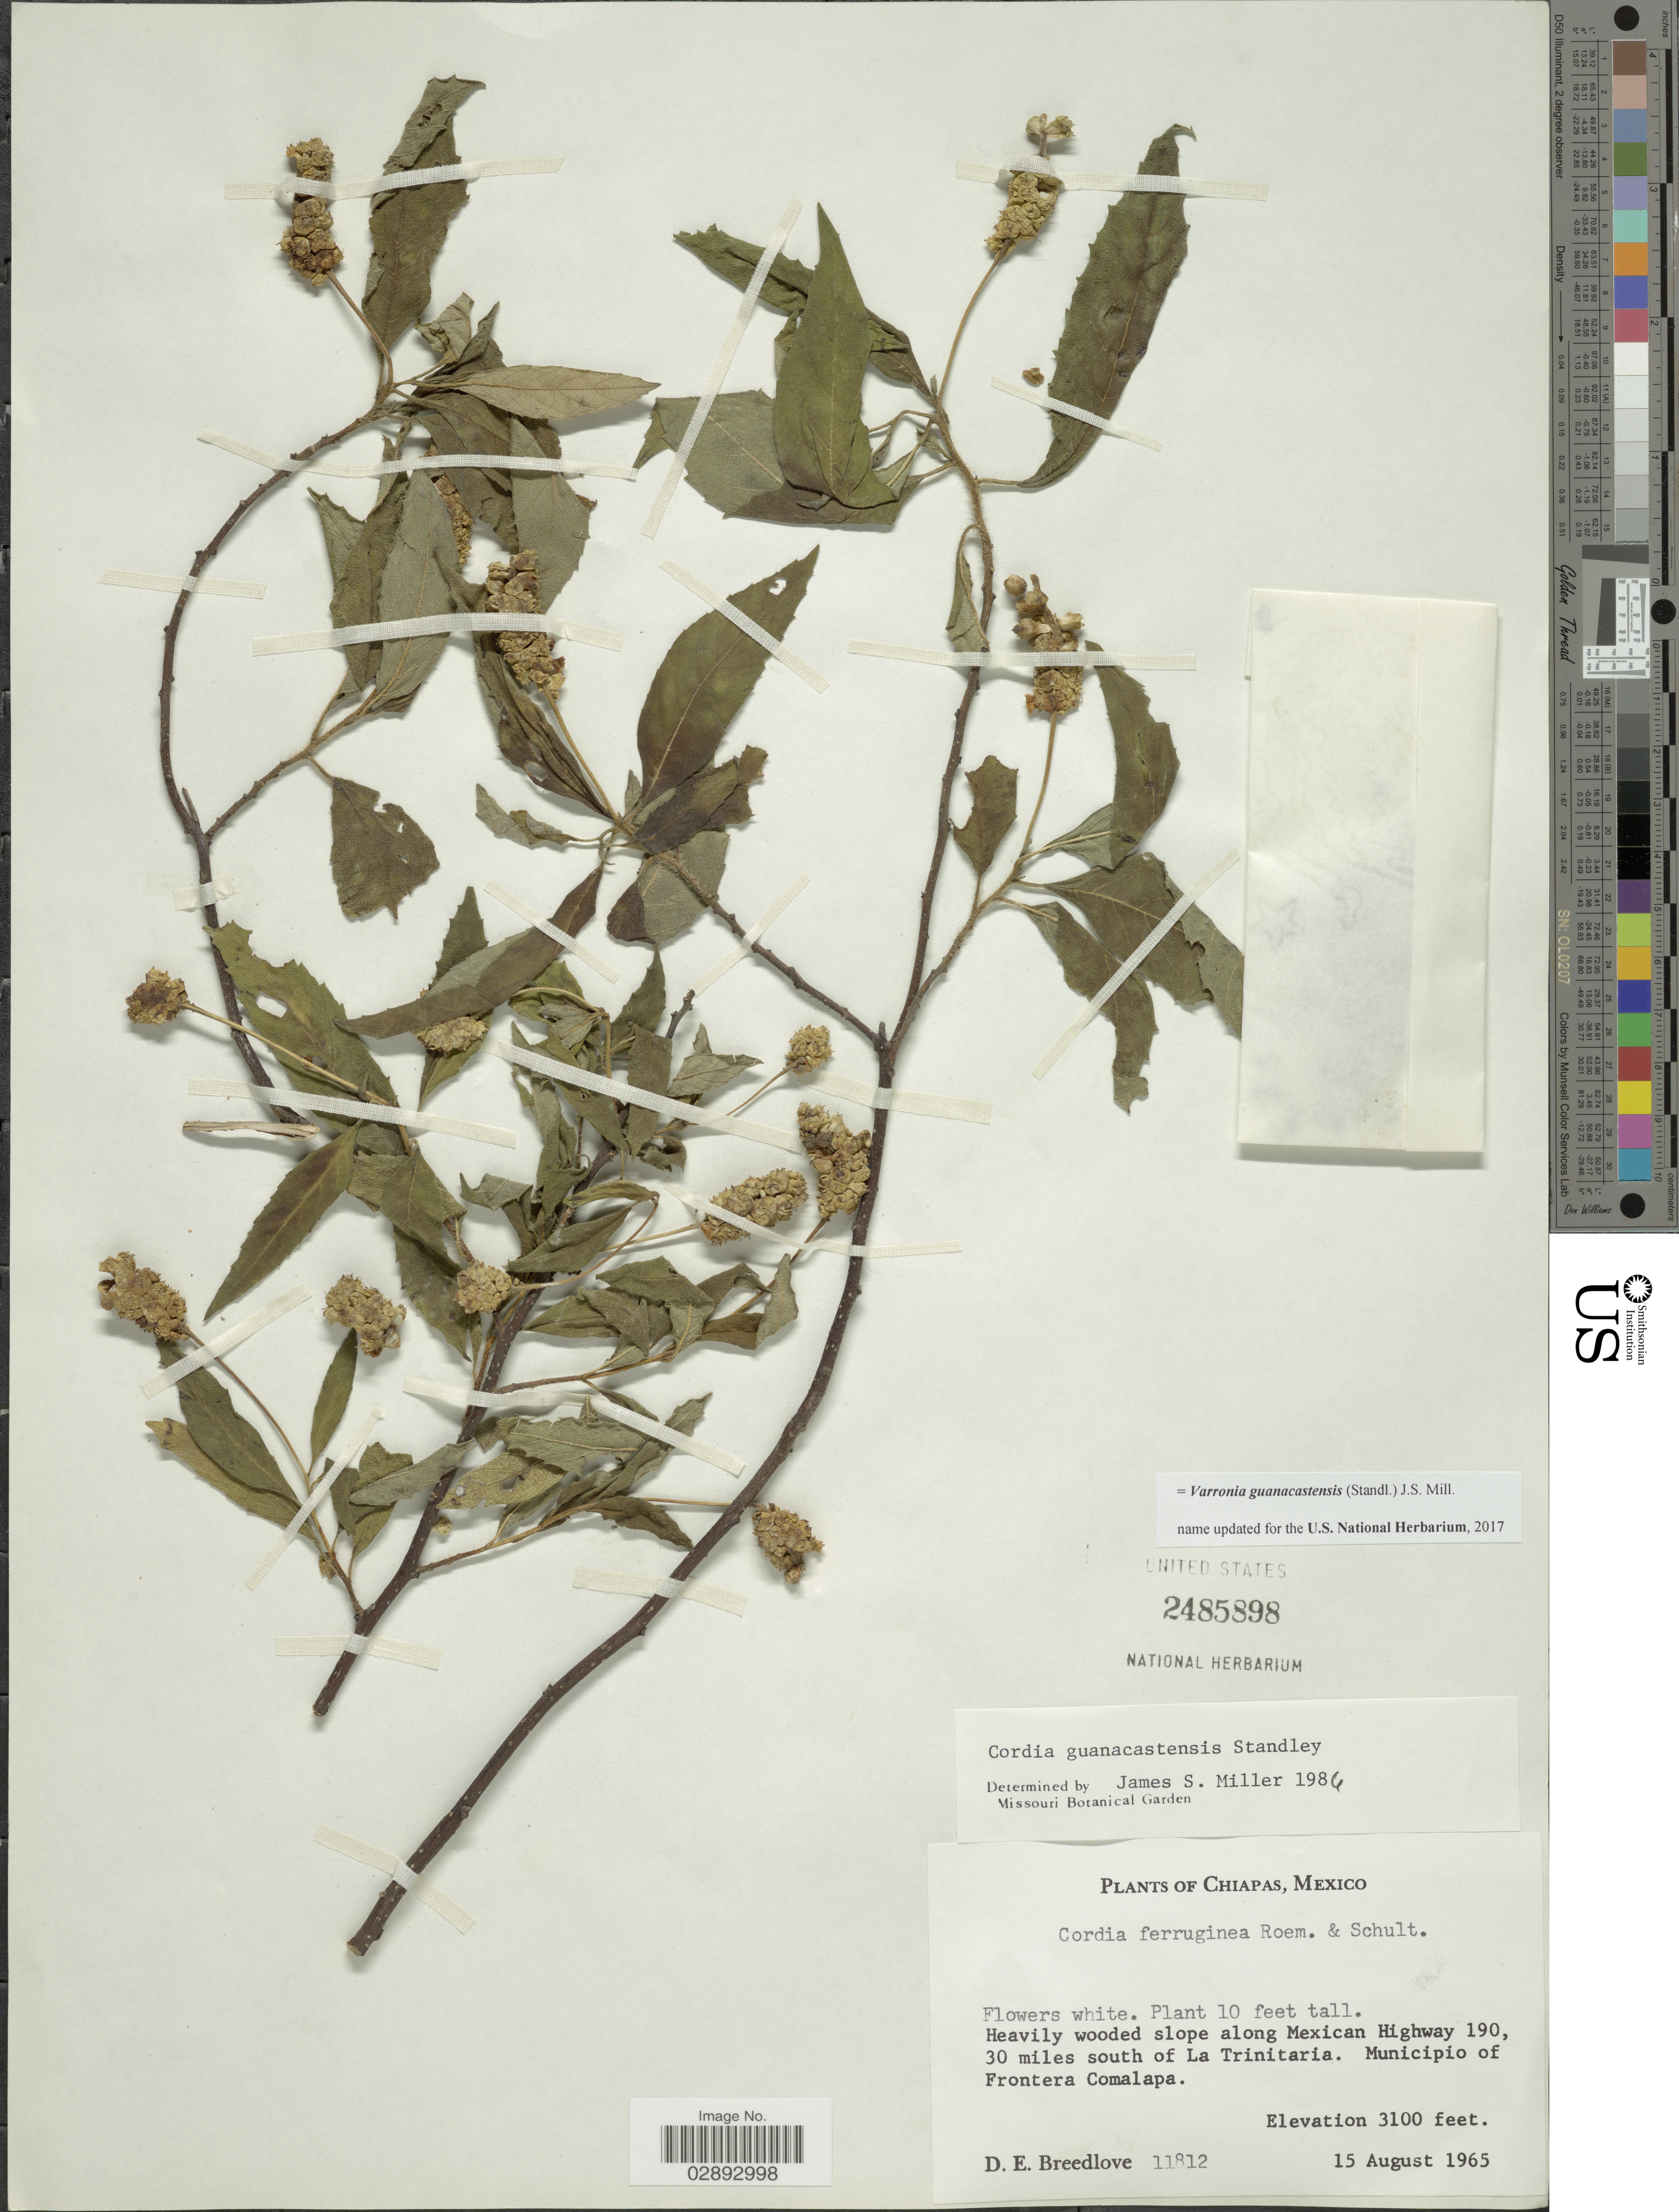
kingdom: Plantae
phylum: Tracheophyta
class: Magnoliopsida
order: Boraginales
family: Cordiaceae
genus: Varronia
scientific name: Varronia guanacastensis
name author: (Standl.) J.S. Mill.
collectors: D. E. Breedlove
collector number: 11812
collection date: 1965-08-15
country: Mexico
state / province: Chiapas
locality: Heavily wooded slope along Mexican Highway 190, 30 miles south of La Trinitaria. Municipio of Frontera Comalapa.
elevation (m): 945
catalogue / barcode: US 2485898